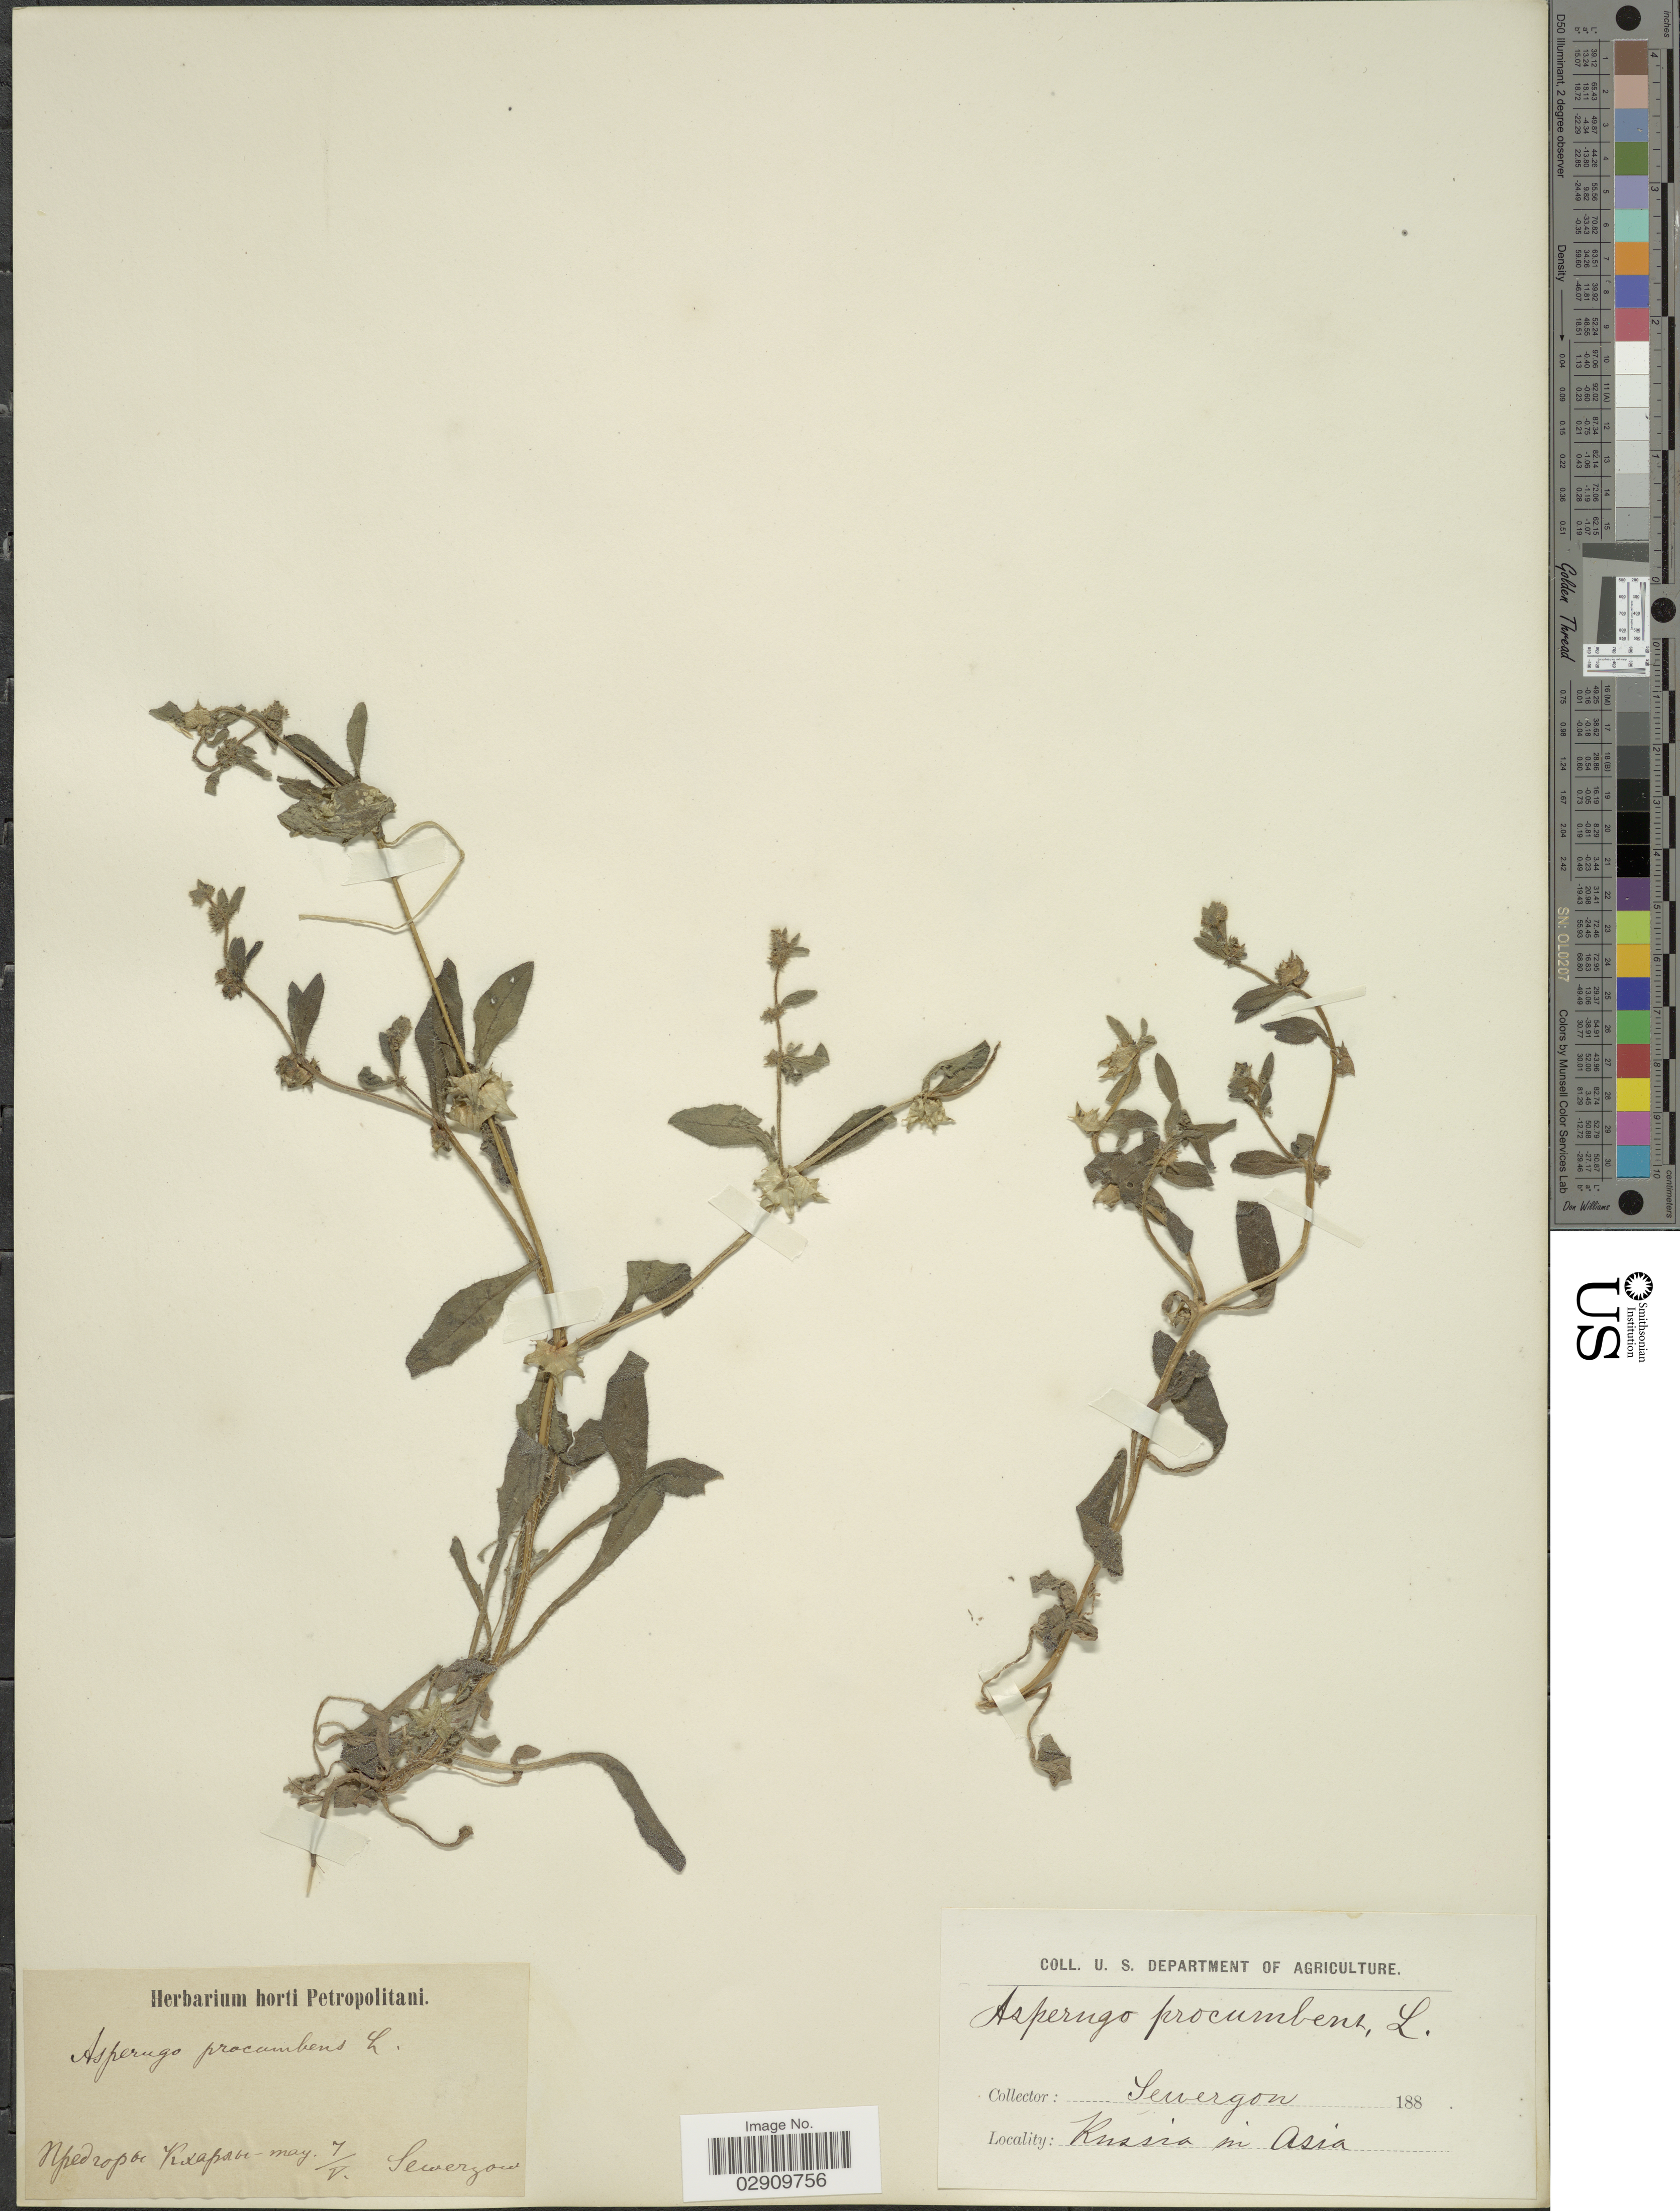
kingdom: Plantae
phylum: Tracheophyta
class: Magnoliopsida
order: Boraginales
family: Boraginaceae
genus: Asperugo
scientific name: Asperugo procumbens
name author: L.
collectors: -. Sewerzow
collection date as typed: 7-V-188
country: Russian Federation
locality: Russia in Asia.